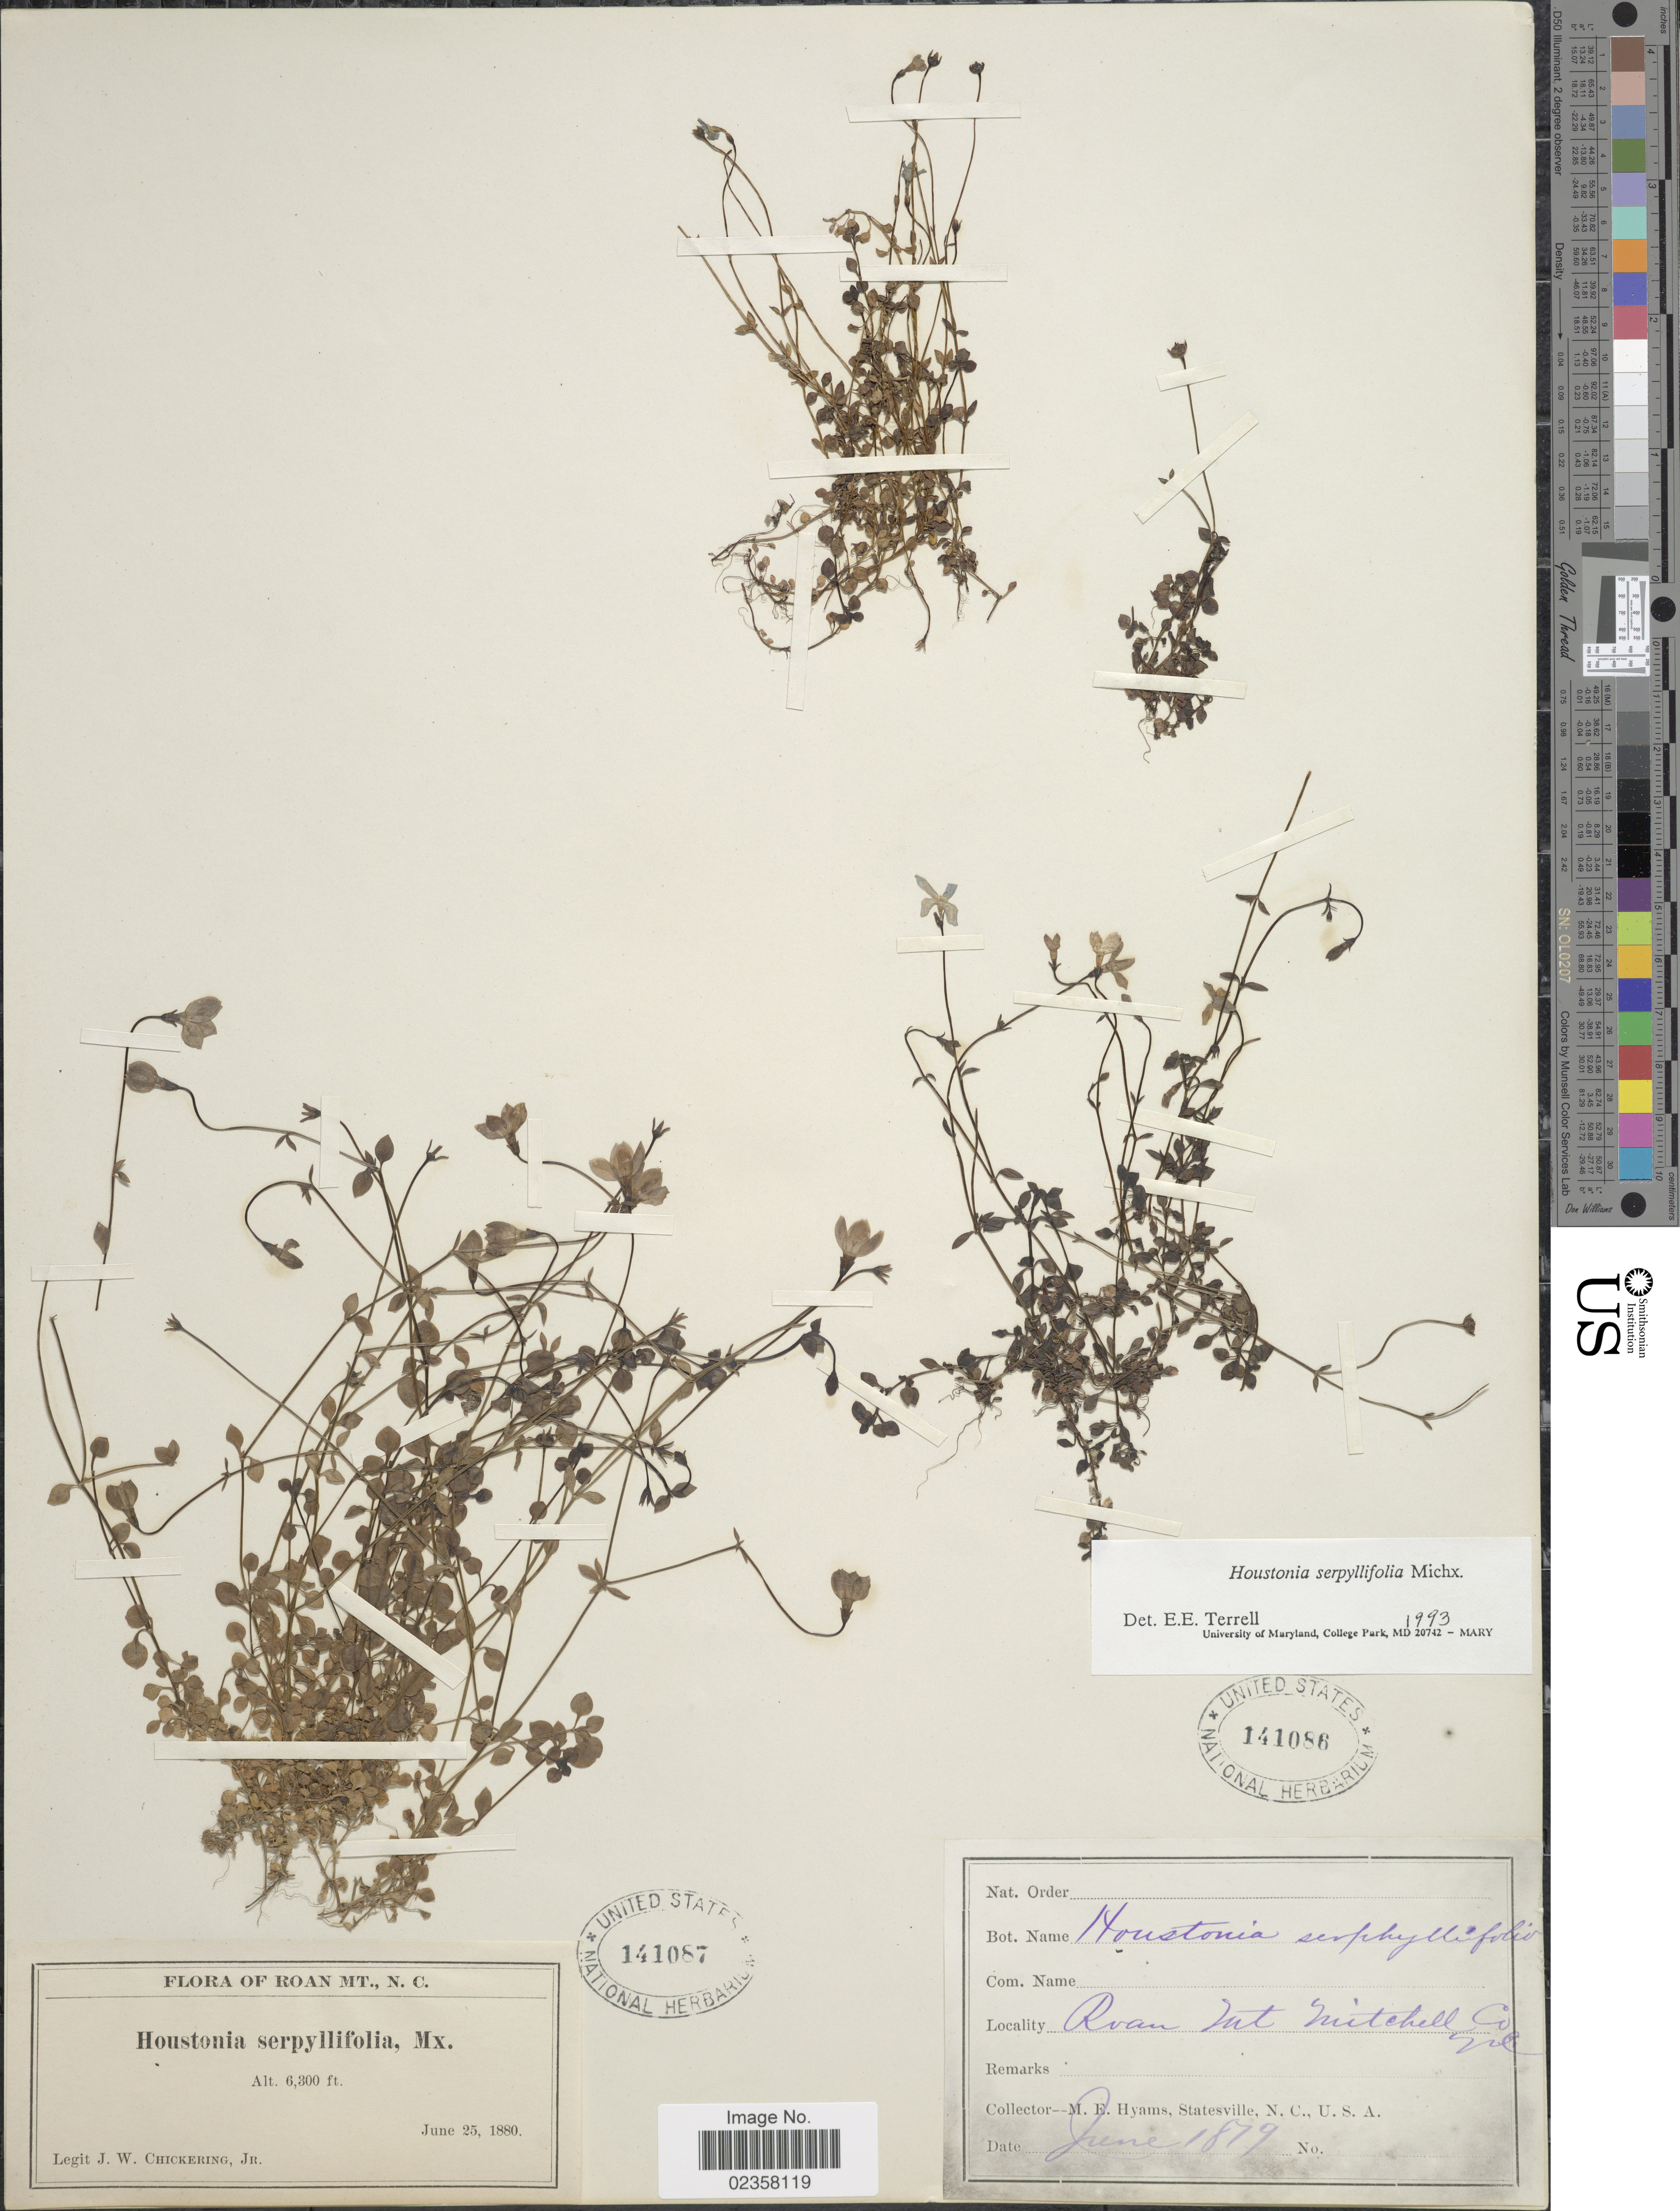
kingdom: Plantae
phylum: Tracheophyta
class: Magnoliopsida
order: Gentianales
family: Rubiaceae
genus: Houstonia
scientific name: Houstonia serpyllifolia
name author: Michx.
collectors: J. W. Chickering Jr.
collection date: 1880-06-25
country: United States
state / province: North Carolina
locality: Roan Mt.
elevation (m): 1920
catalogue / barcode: US 141087-2